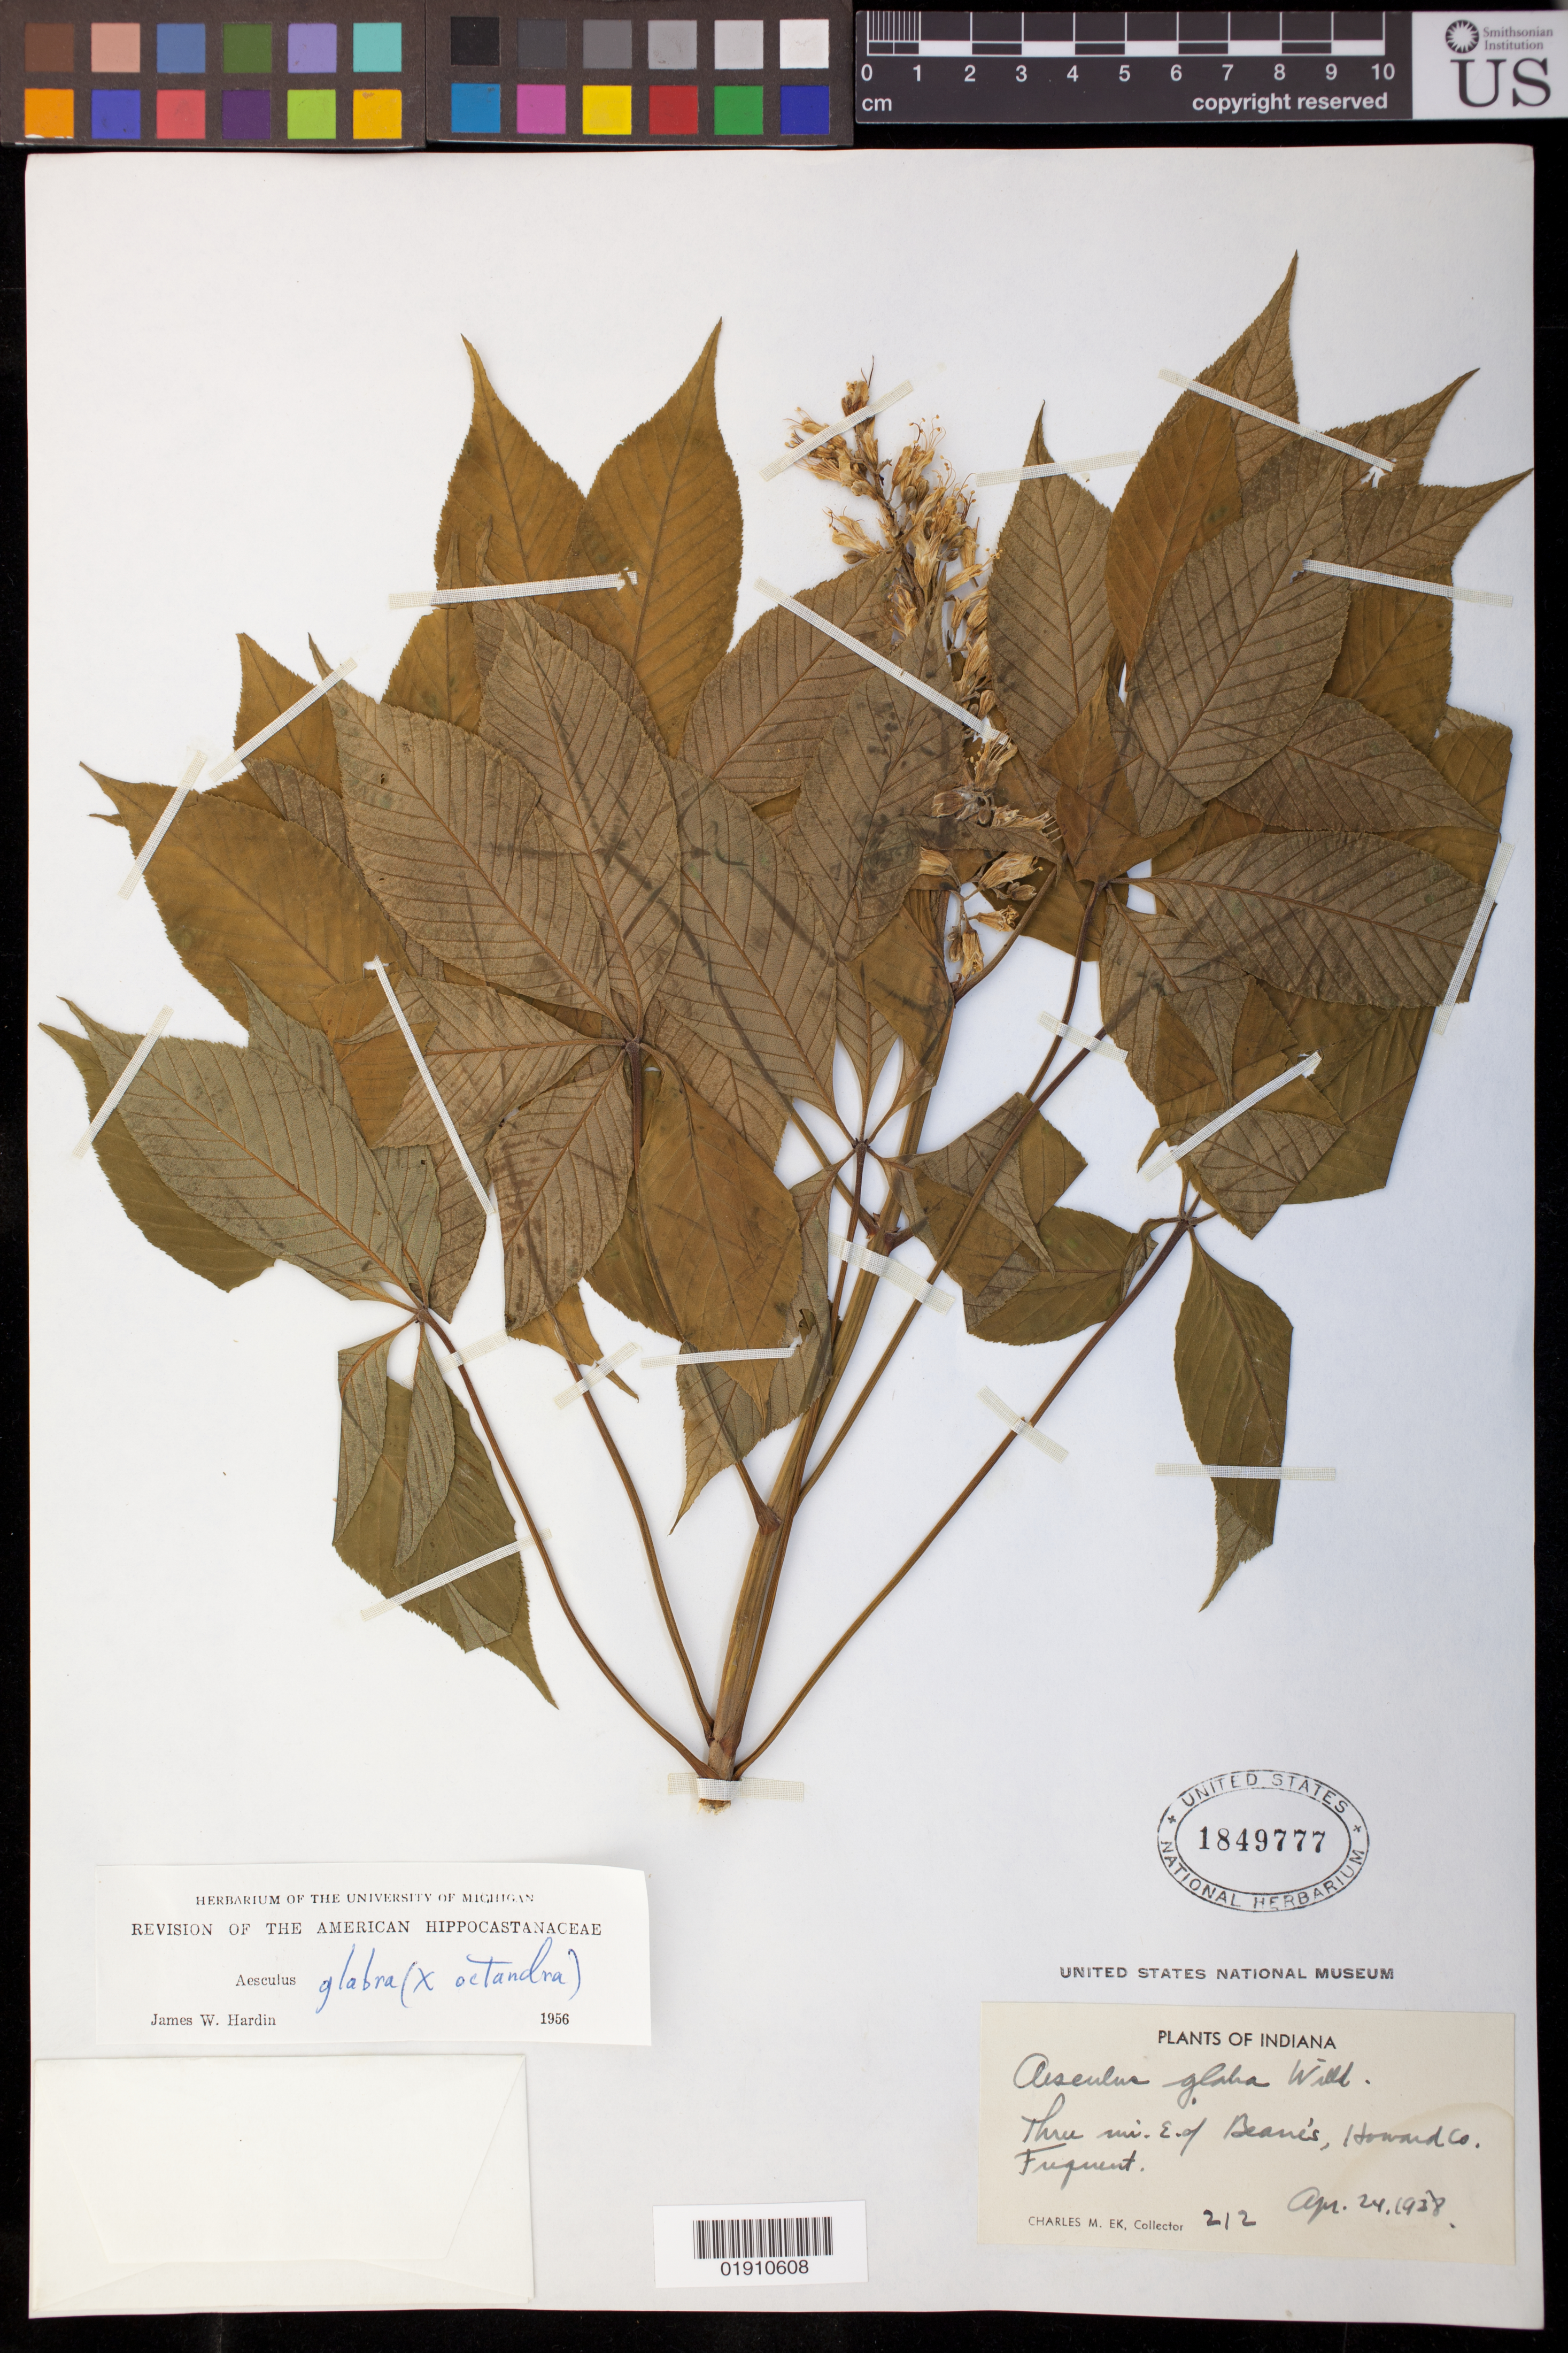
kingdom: Plantae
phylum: Tracheophyta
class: Magnoliopsida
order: Sapindales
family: Sapindaceae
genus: Aesculus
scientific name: Aesculus glabra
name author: Willd.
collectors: C. Ek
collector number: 212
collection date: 1928-04-24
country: United States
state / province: Indiana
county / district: Howard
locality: Three mi. E. of Beane's,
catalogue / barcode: US 1849777